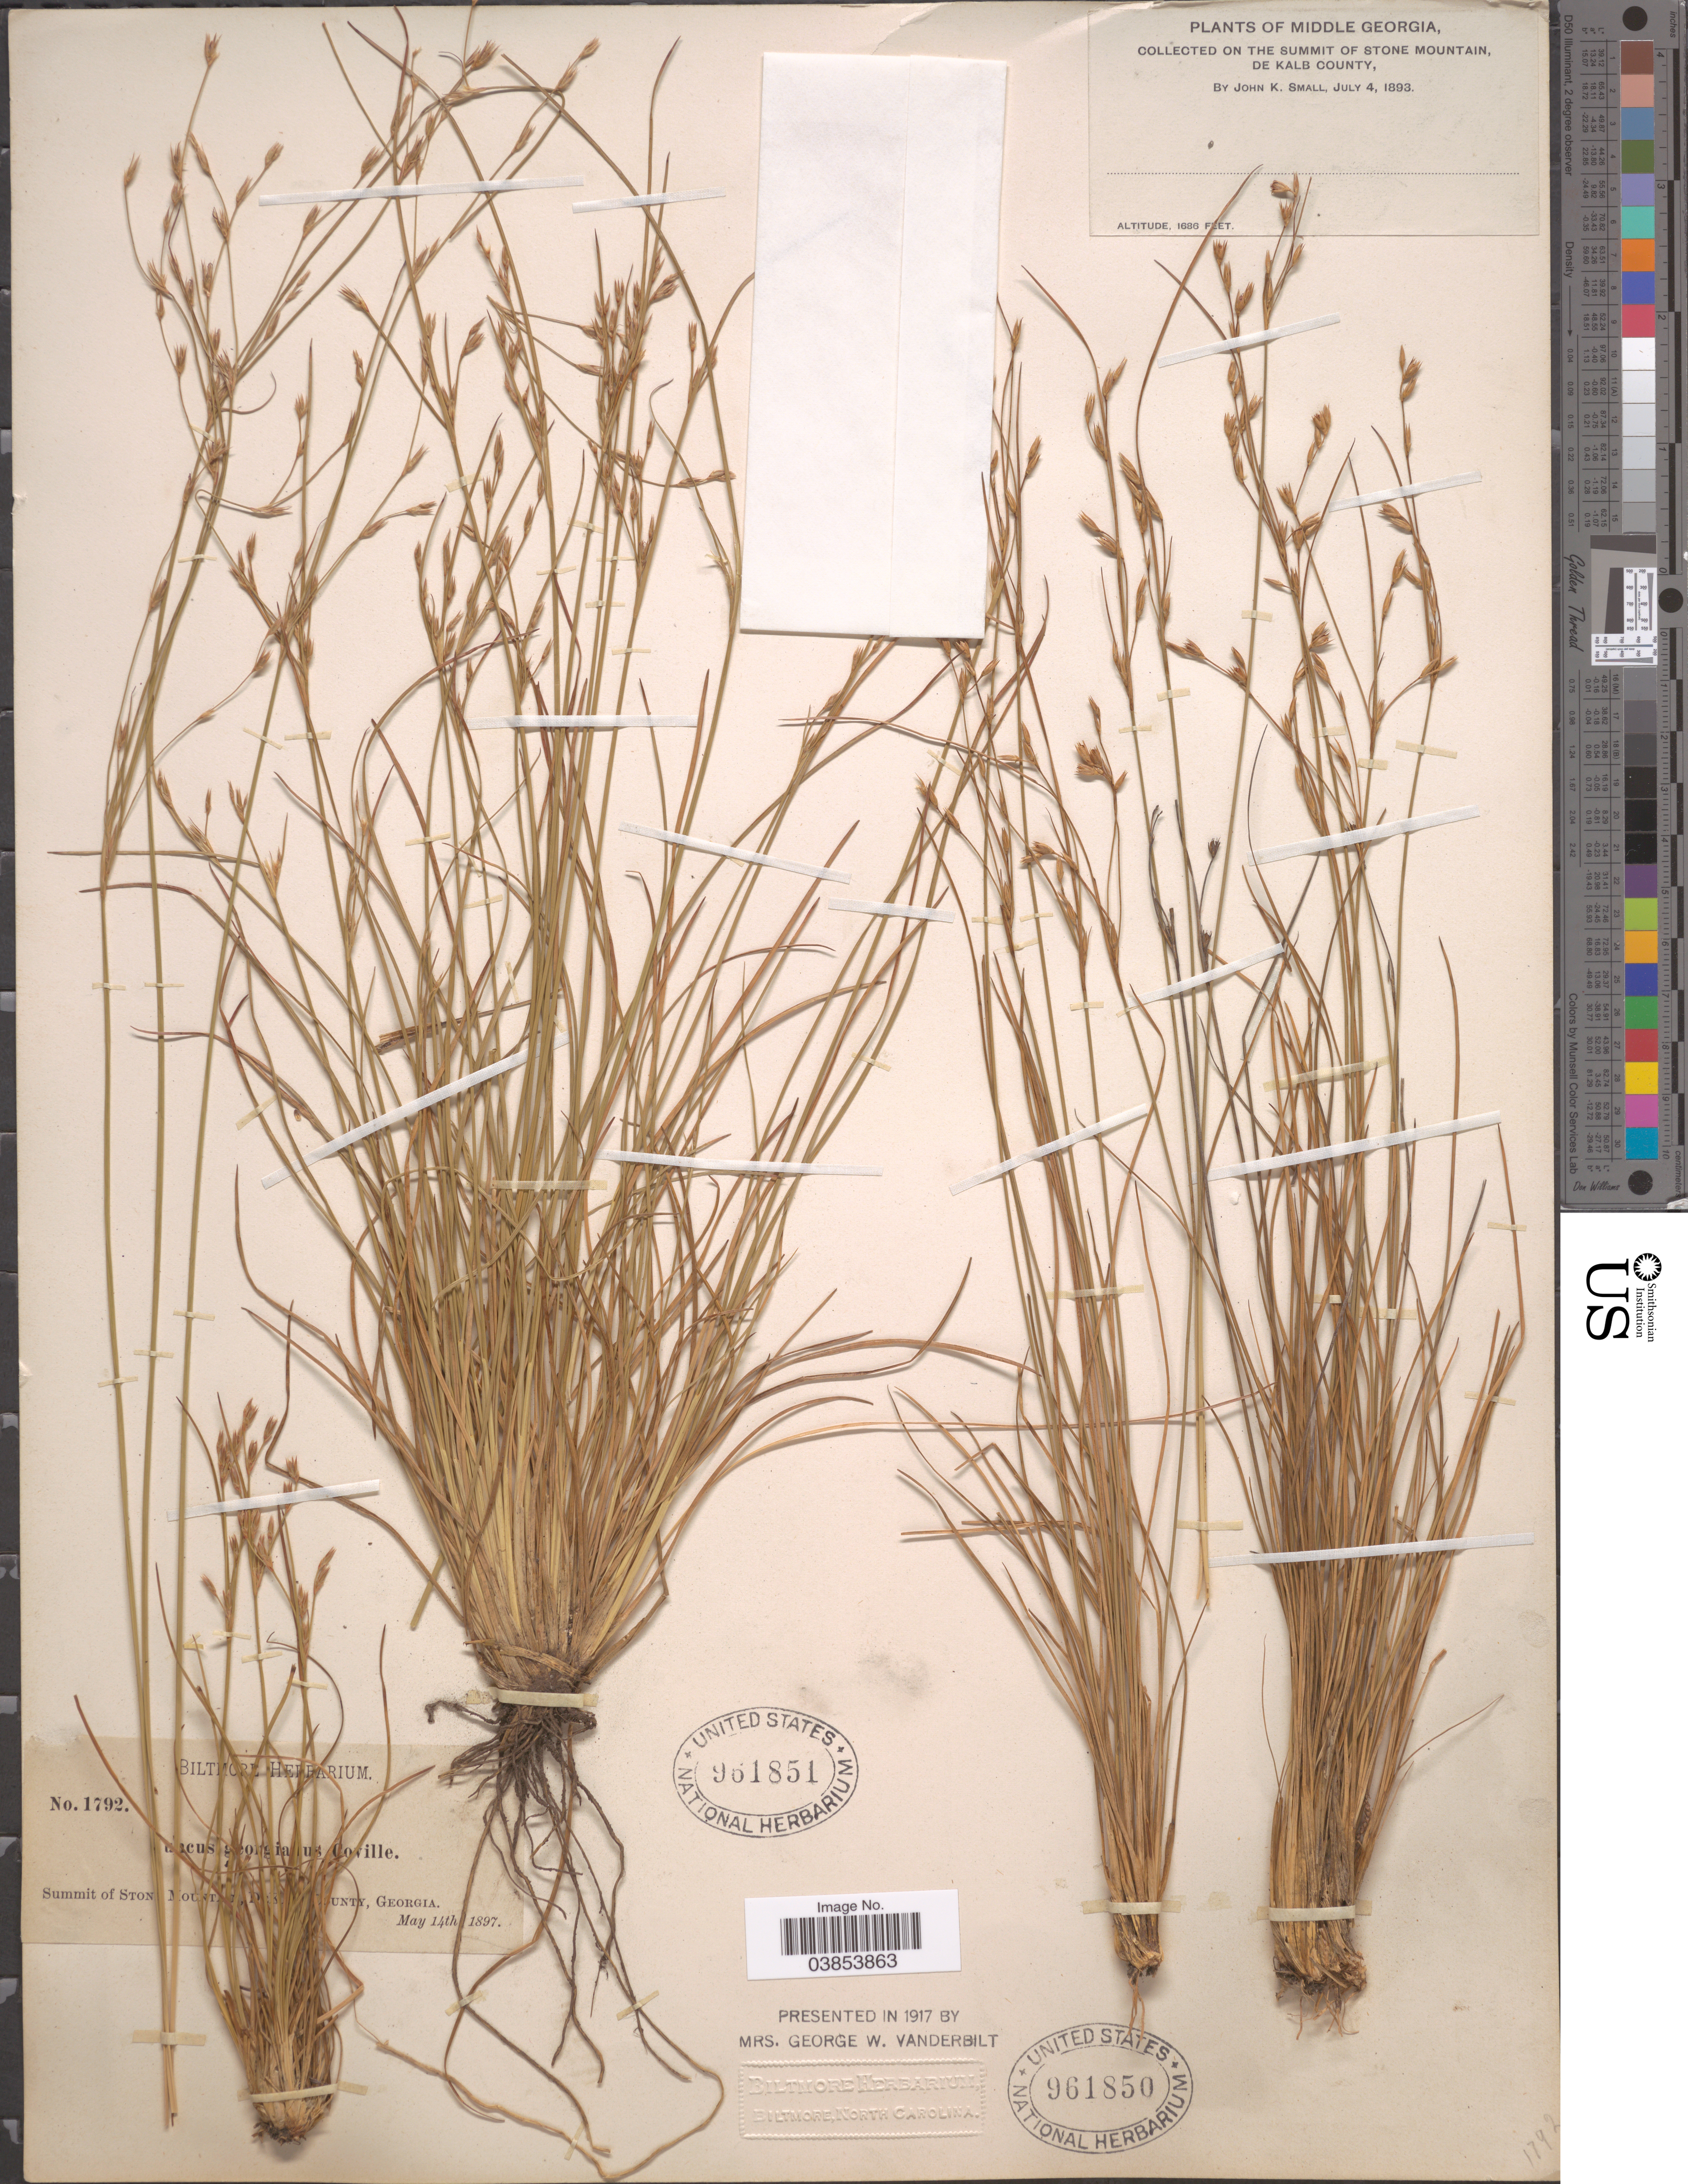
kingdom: Plantae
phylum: Tracheophyta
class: Liliopsida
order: Poales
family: Juncaceae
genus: Juncus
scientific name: Juncus georgianus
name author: Coville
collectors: J. K. Small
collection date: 1893-07-04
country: United States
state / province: Georgia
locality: Middle Georgia. On the summit of Stone Mountain, De Kalb County.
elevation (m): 514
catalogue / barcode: US 961850